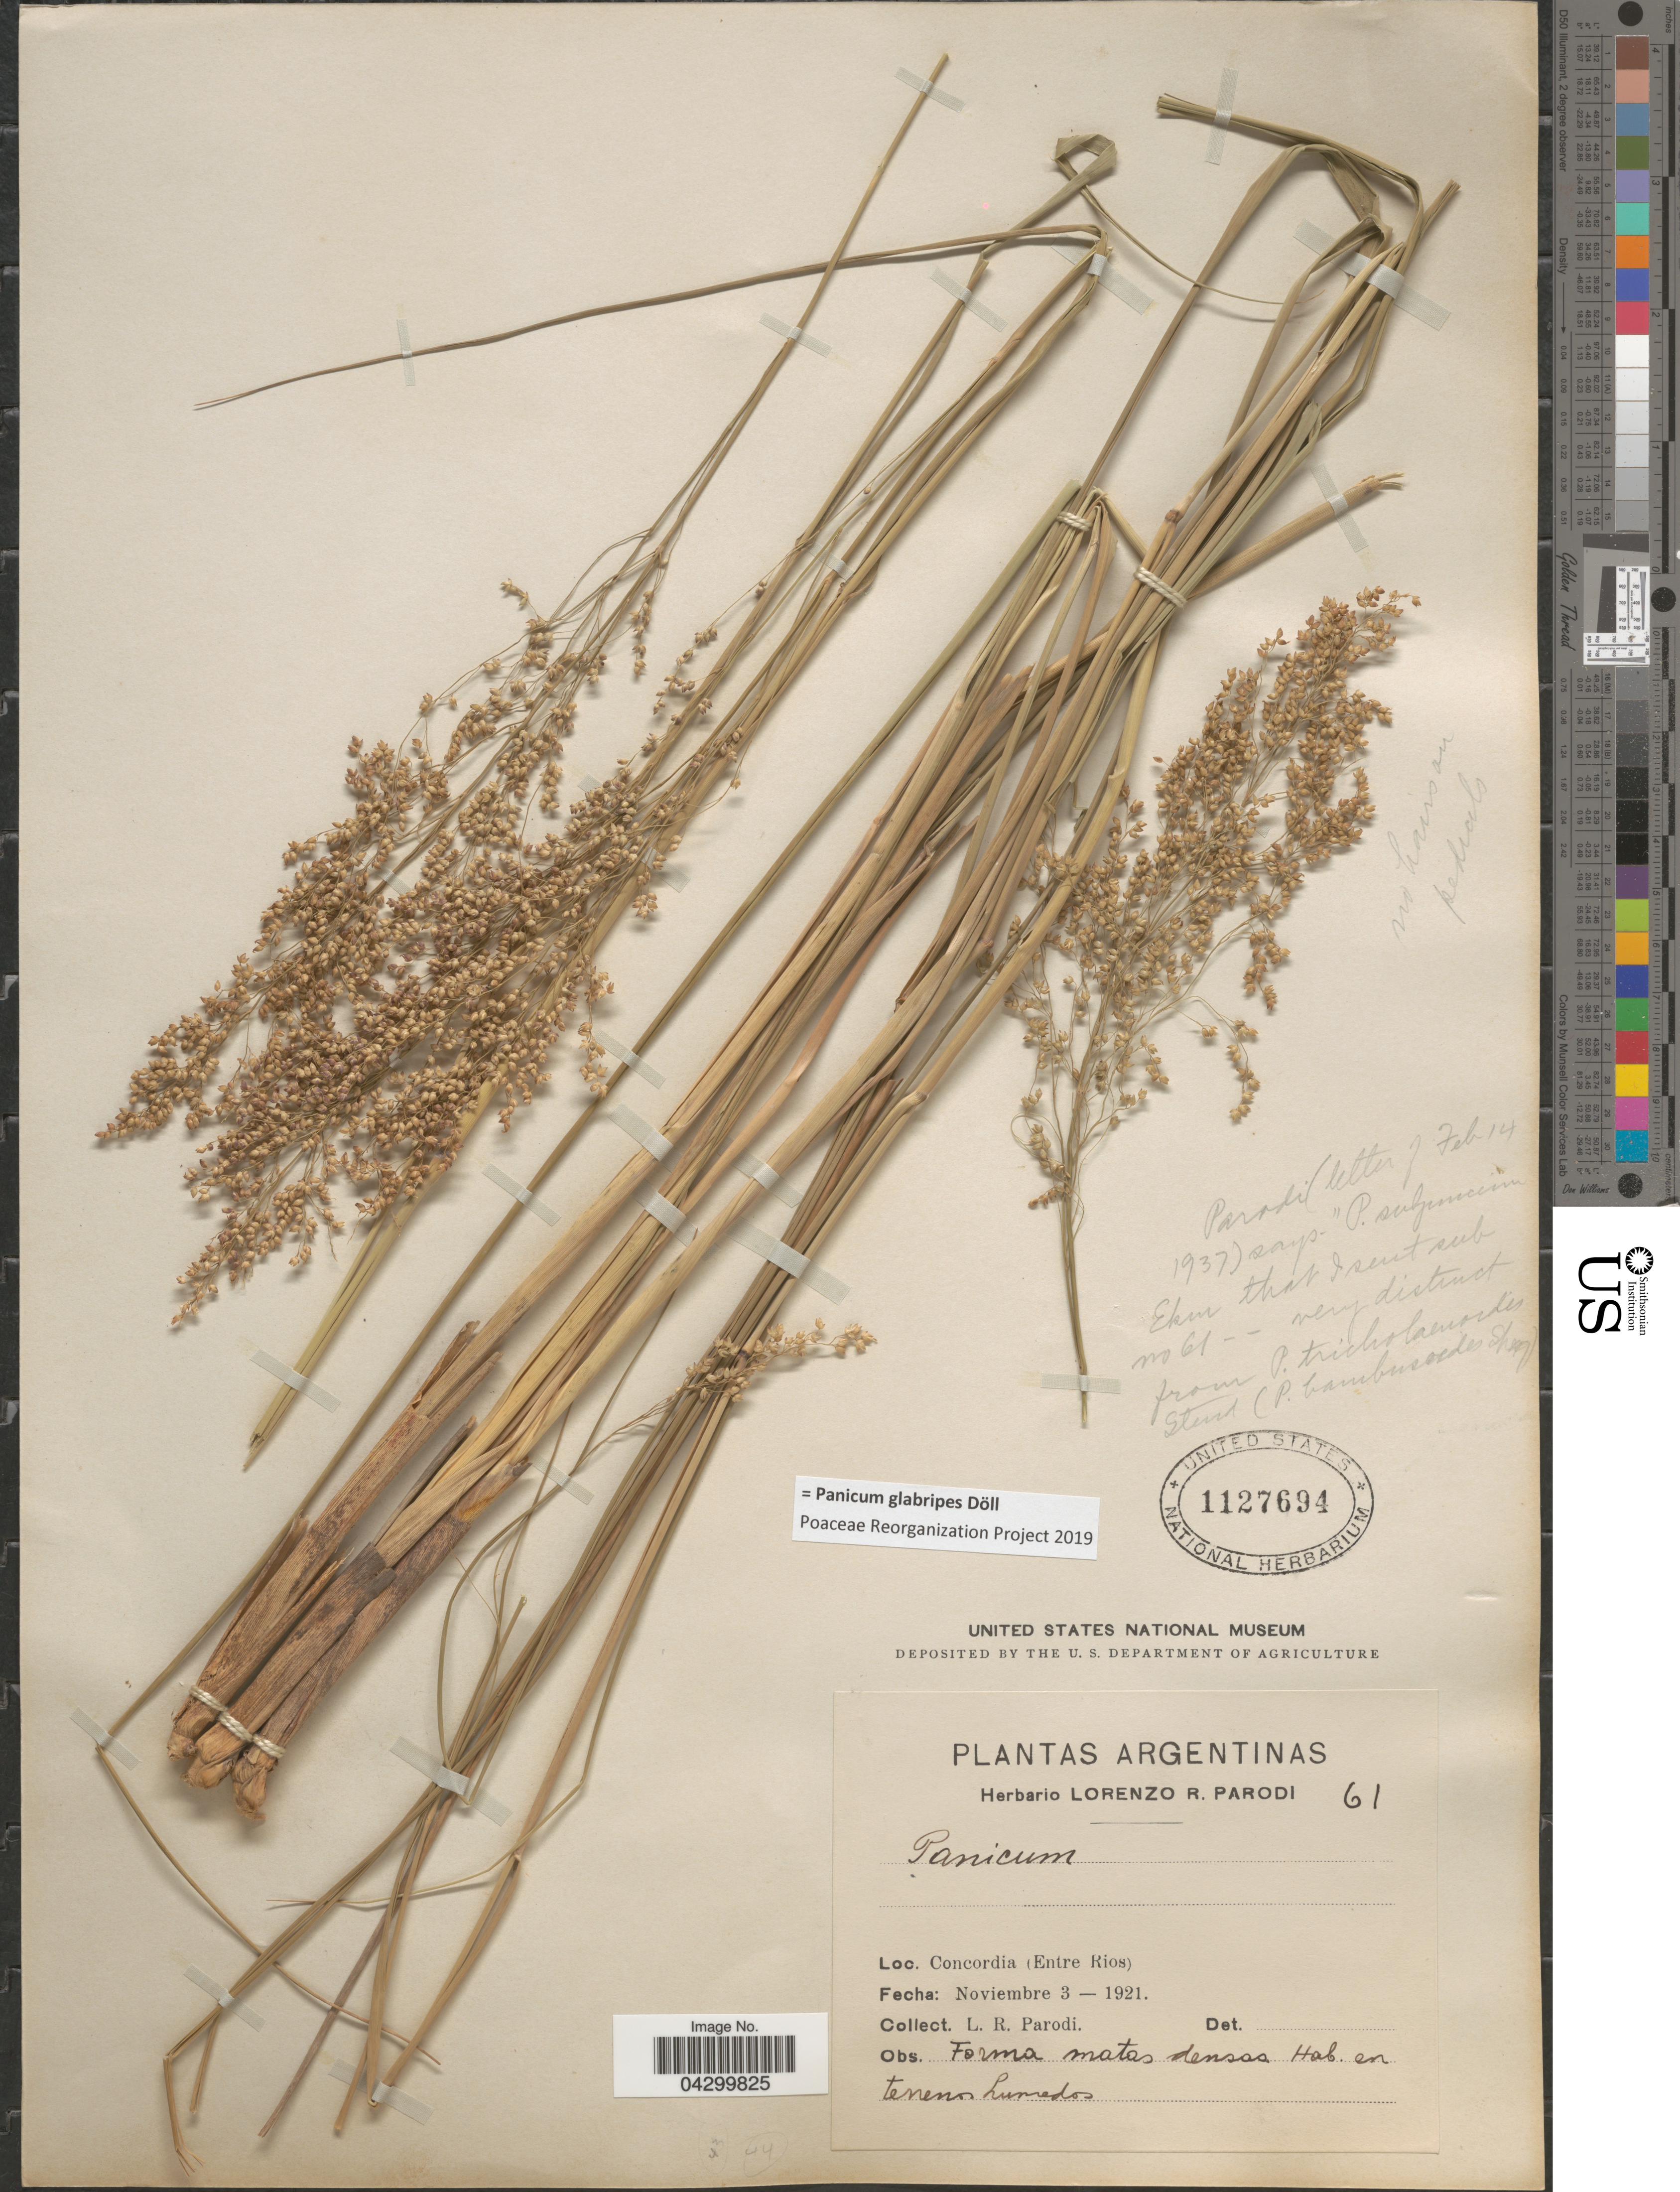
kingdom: Plantae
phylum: Tracheophyta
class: Liliopsida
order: Poales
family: Poaceae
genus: Panicum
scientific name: Panicum glabripes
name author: Döll in Mart.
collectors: L. R. Parodi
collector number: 61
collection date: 1921-11-03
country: Argentina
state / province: Entre Rios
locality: Concordia (Entre Rios).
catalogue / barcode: US 1127694